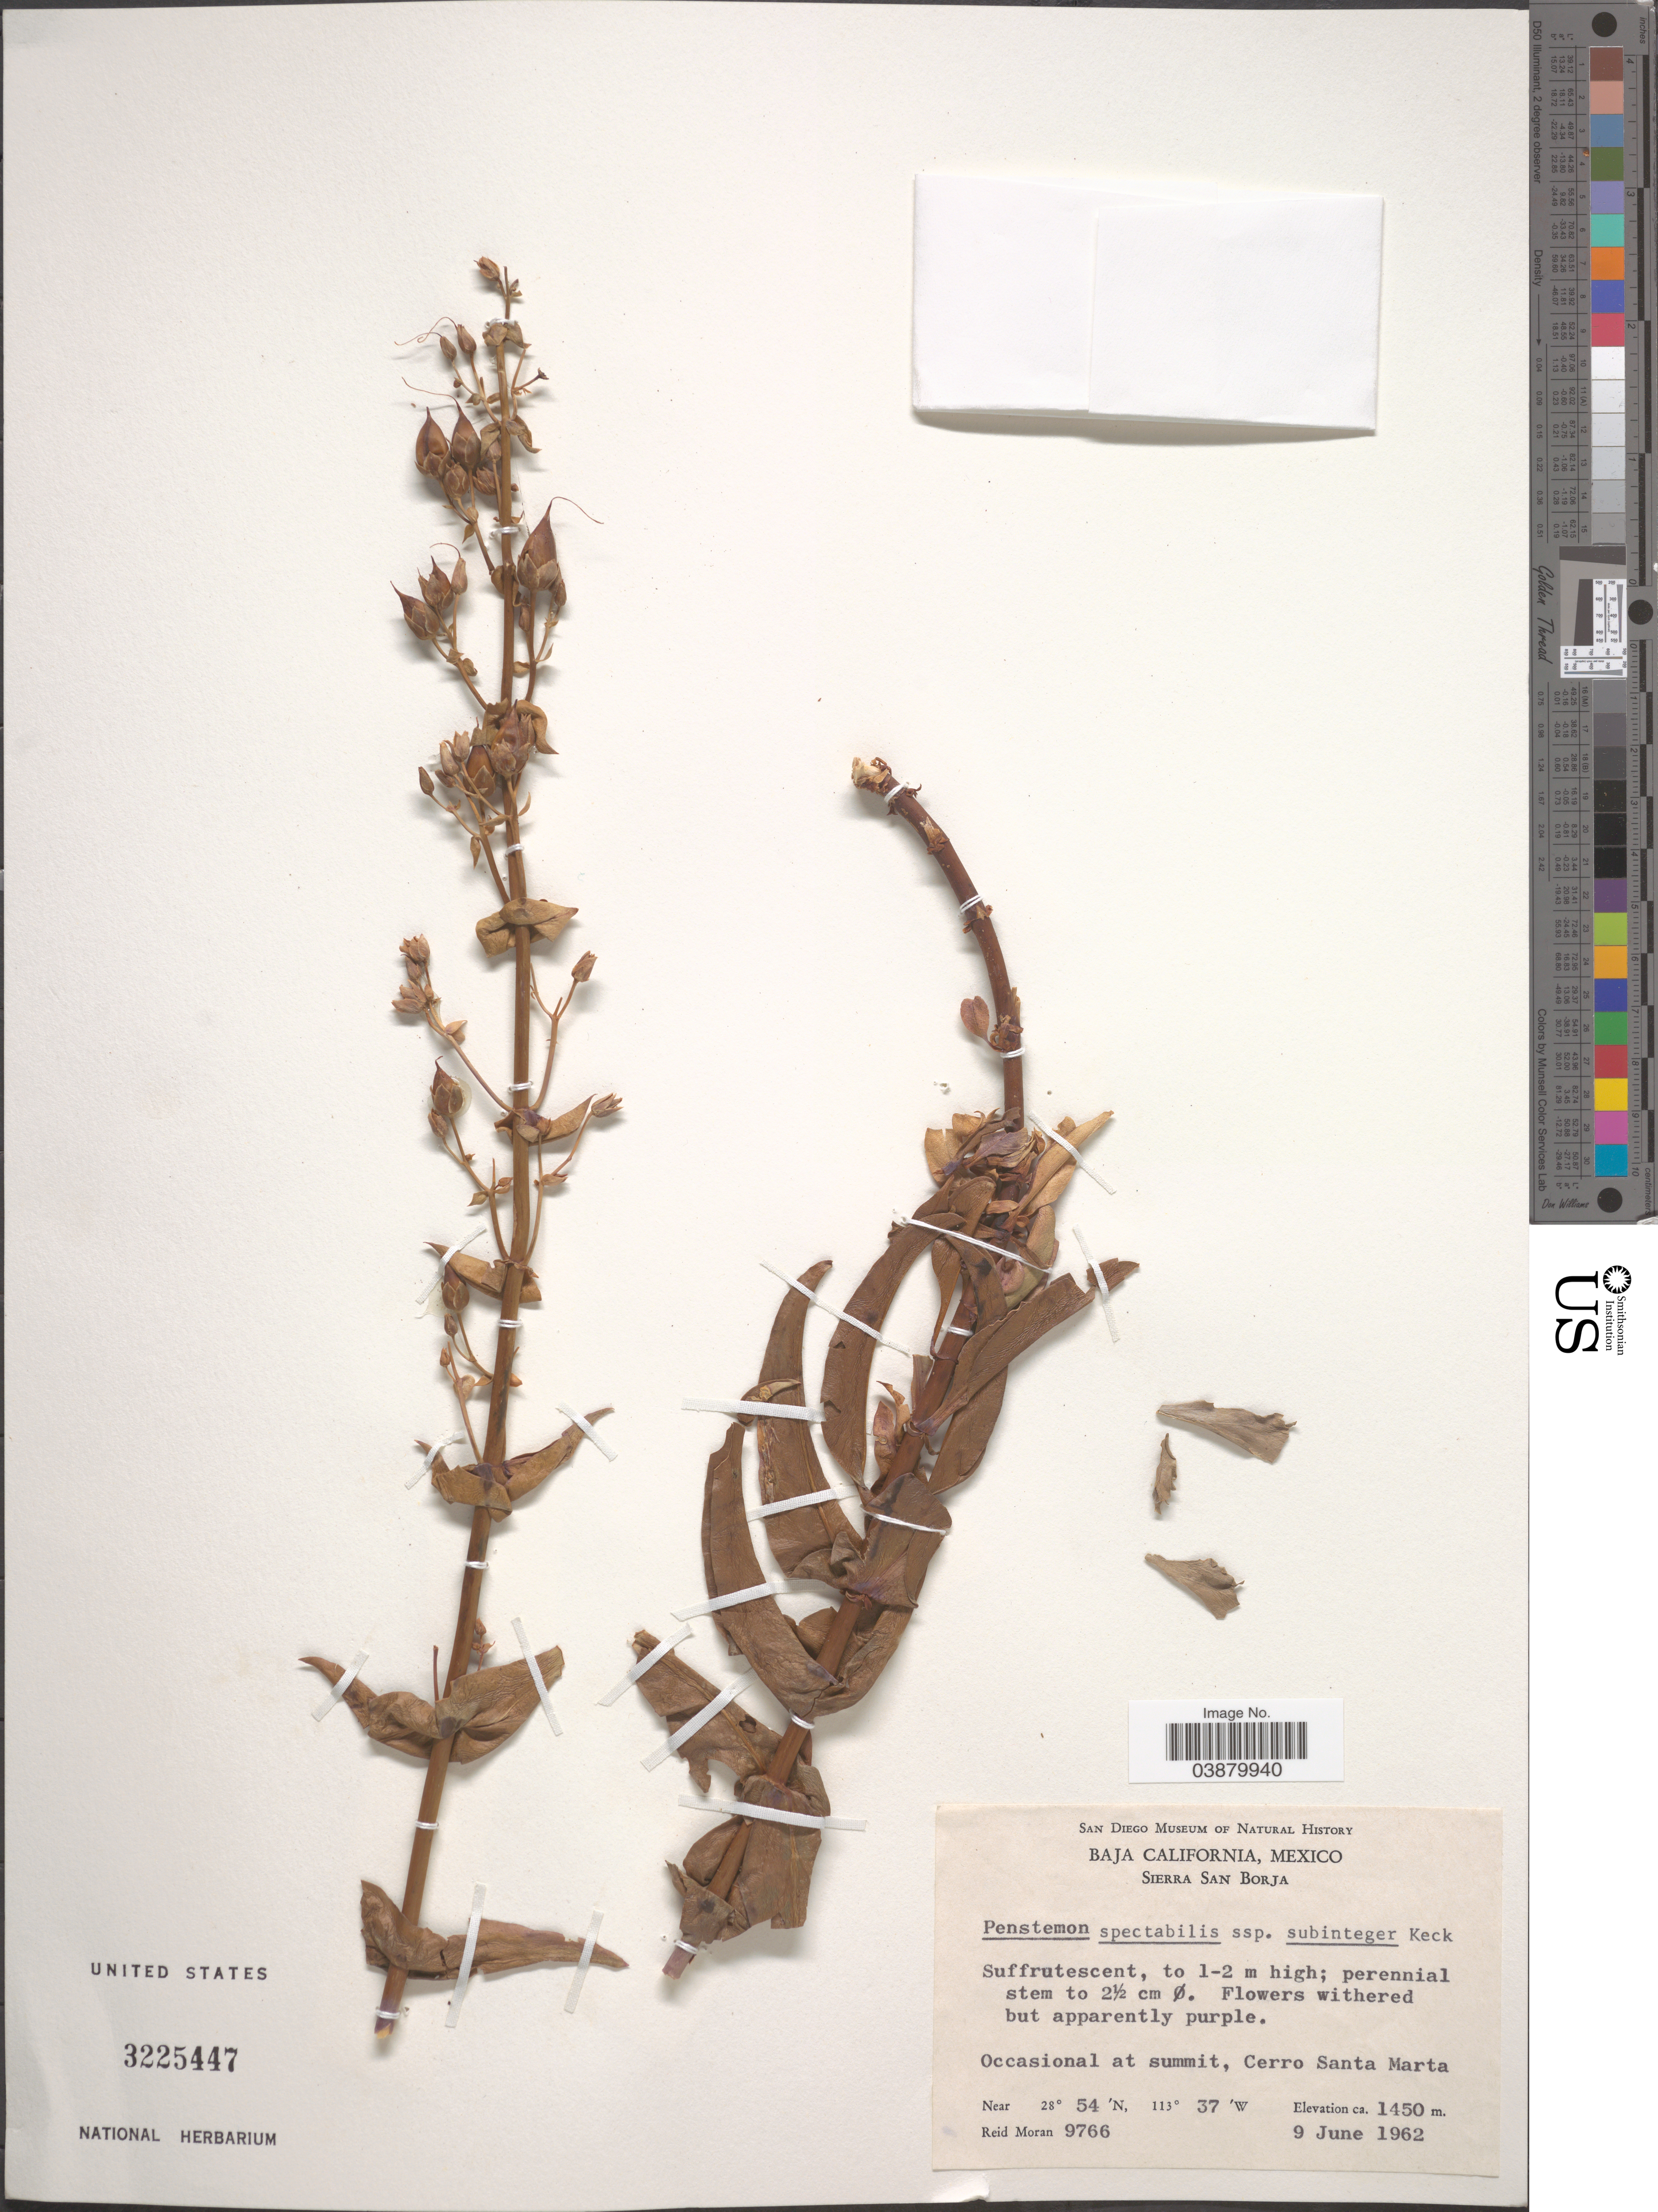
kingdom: Plantae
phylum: Tracheophyta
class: Magnoliopsida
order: Lamiales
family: Plantaginaceae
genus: Penstemon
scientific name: Penstemon spectabilis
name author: Thurb. ex Torr. & A. Gray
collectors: R. Moran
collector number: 9766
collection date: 1962-06-09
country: Mexico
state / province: Baja California Norte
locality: Sierra San Borja. At summit, Cerro Santa Marta.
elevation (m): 1450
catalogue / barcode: US 3225447